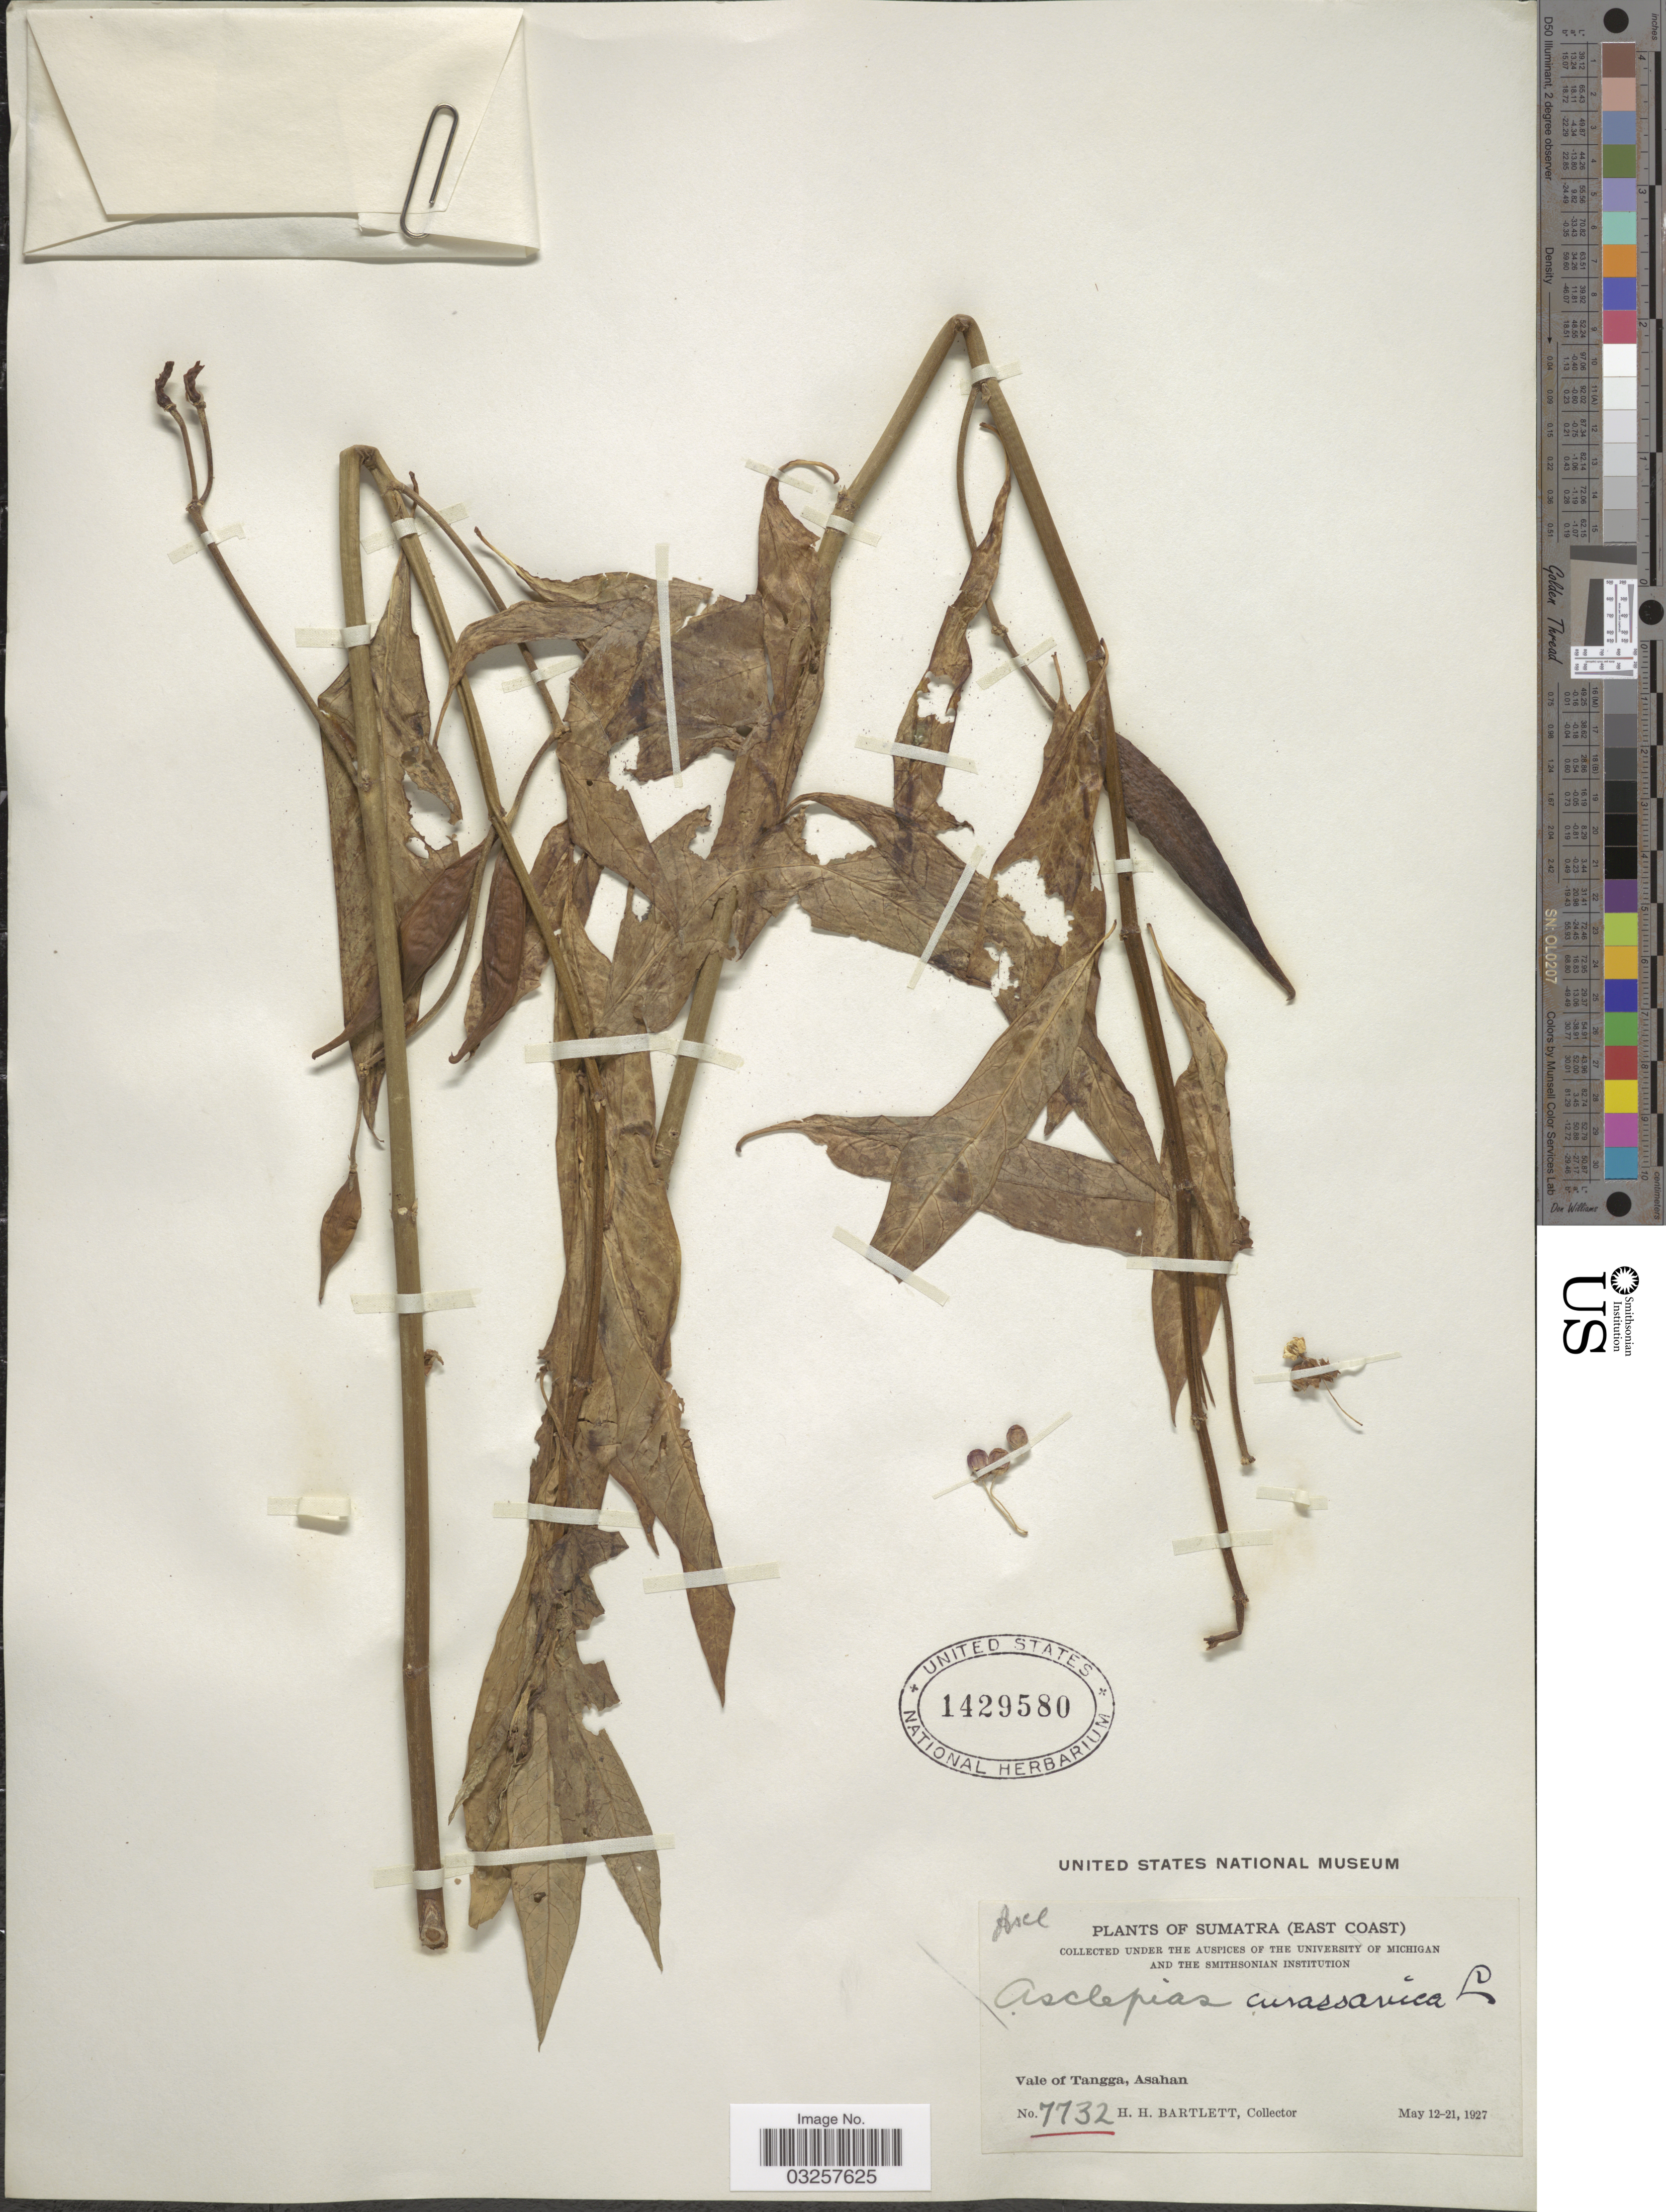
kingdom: Plantae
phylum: Tracheophyta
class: Magnoliopsida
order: Gentianales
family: Apocynaceae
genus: Asclepias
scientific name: Asclepias curassavica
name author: L.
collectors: H. H. Bartlett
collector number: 7732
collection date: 1927-05-12/1927-05-21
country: Indonesia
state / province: Sumatra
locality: Sumatra (East Coast). Vale of Tangga, Asahan.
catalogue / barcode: US 1429580